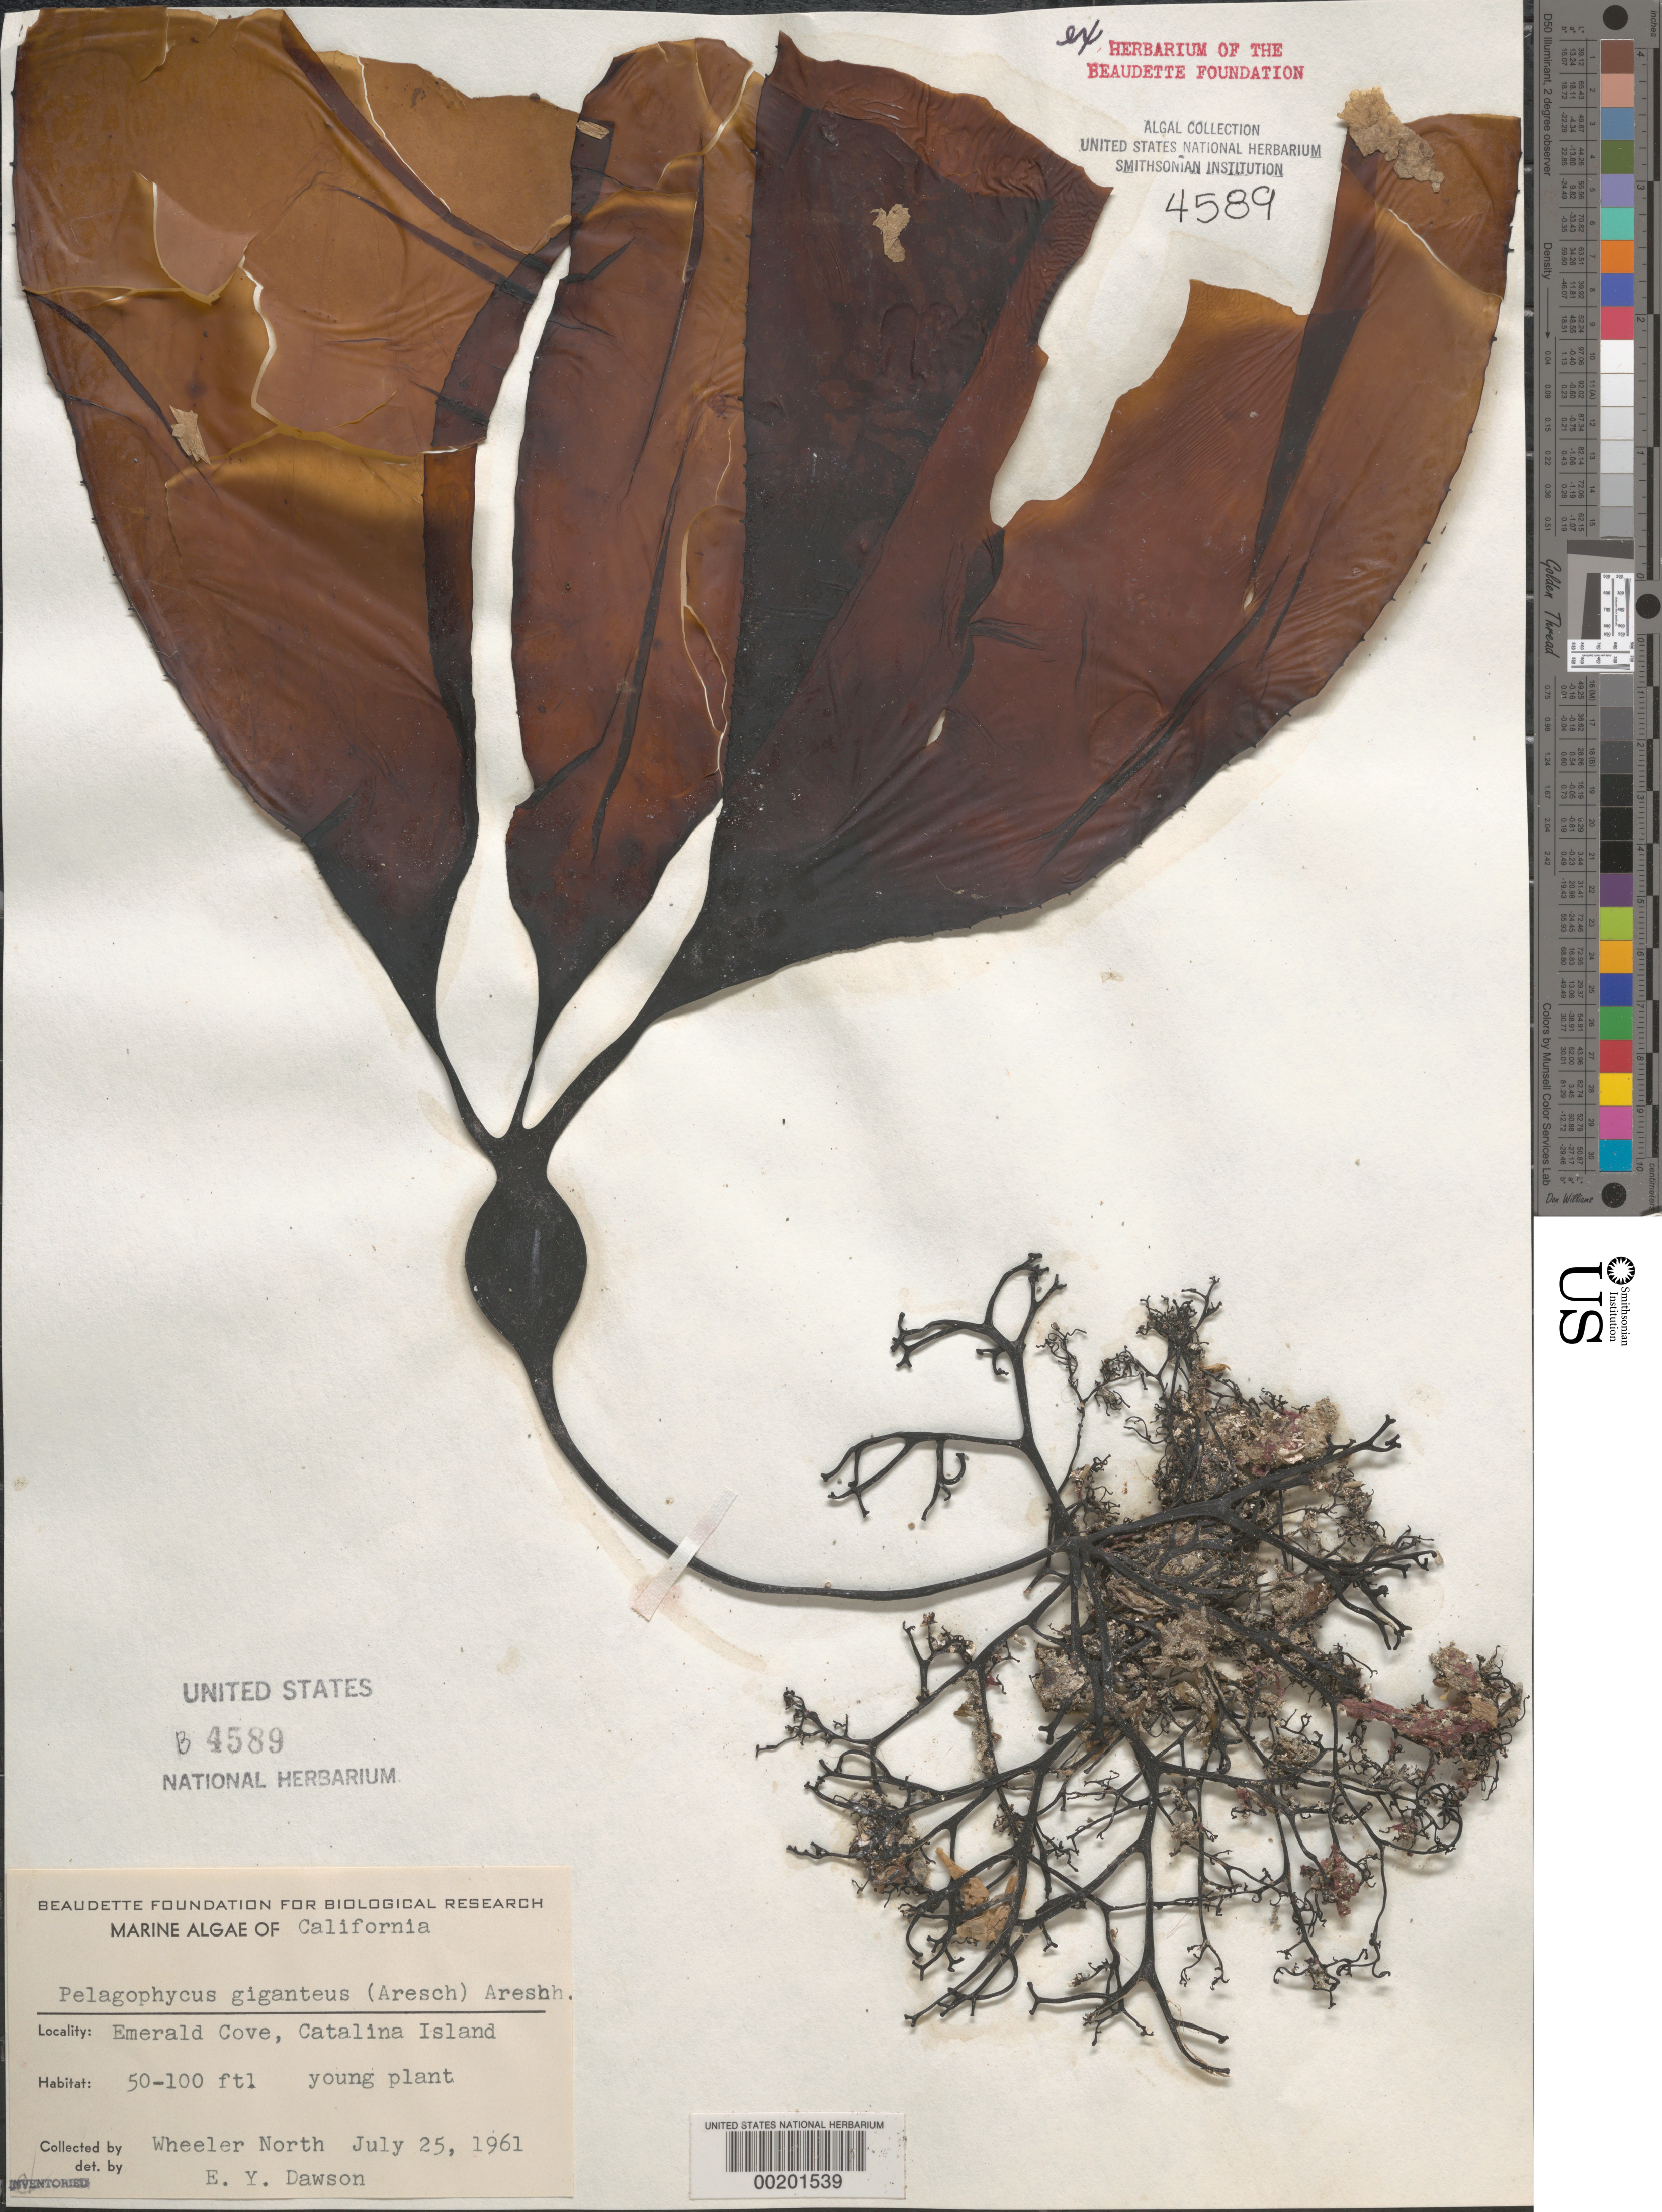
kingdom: Chromista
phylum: Ochrophyta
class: Phaeophyceae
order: Laminariales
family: Laminariaceae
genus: Pelagophycus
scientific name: Pelagophycus porra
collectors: W. North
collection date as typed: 25 Jul 1961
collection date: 1961-07-25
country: United States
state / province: California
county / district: Los Angeles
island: Santa Catalina Island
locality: Emerald Cove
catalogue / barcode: US 4589